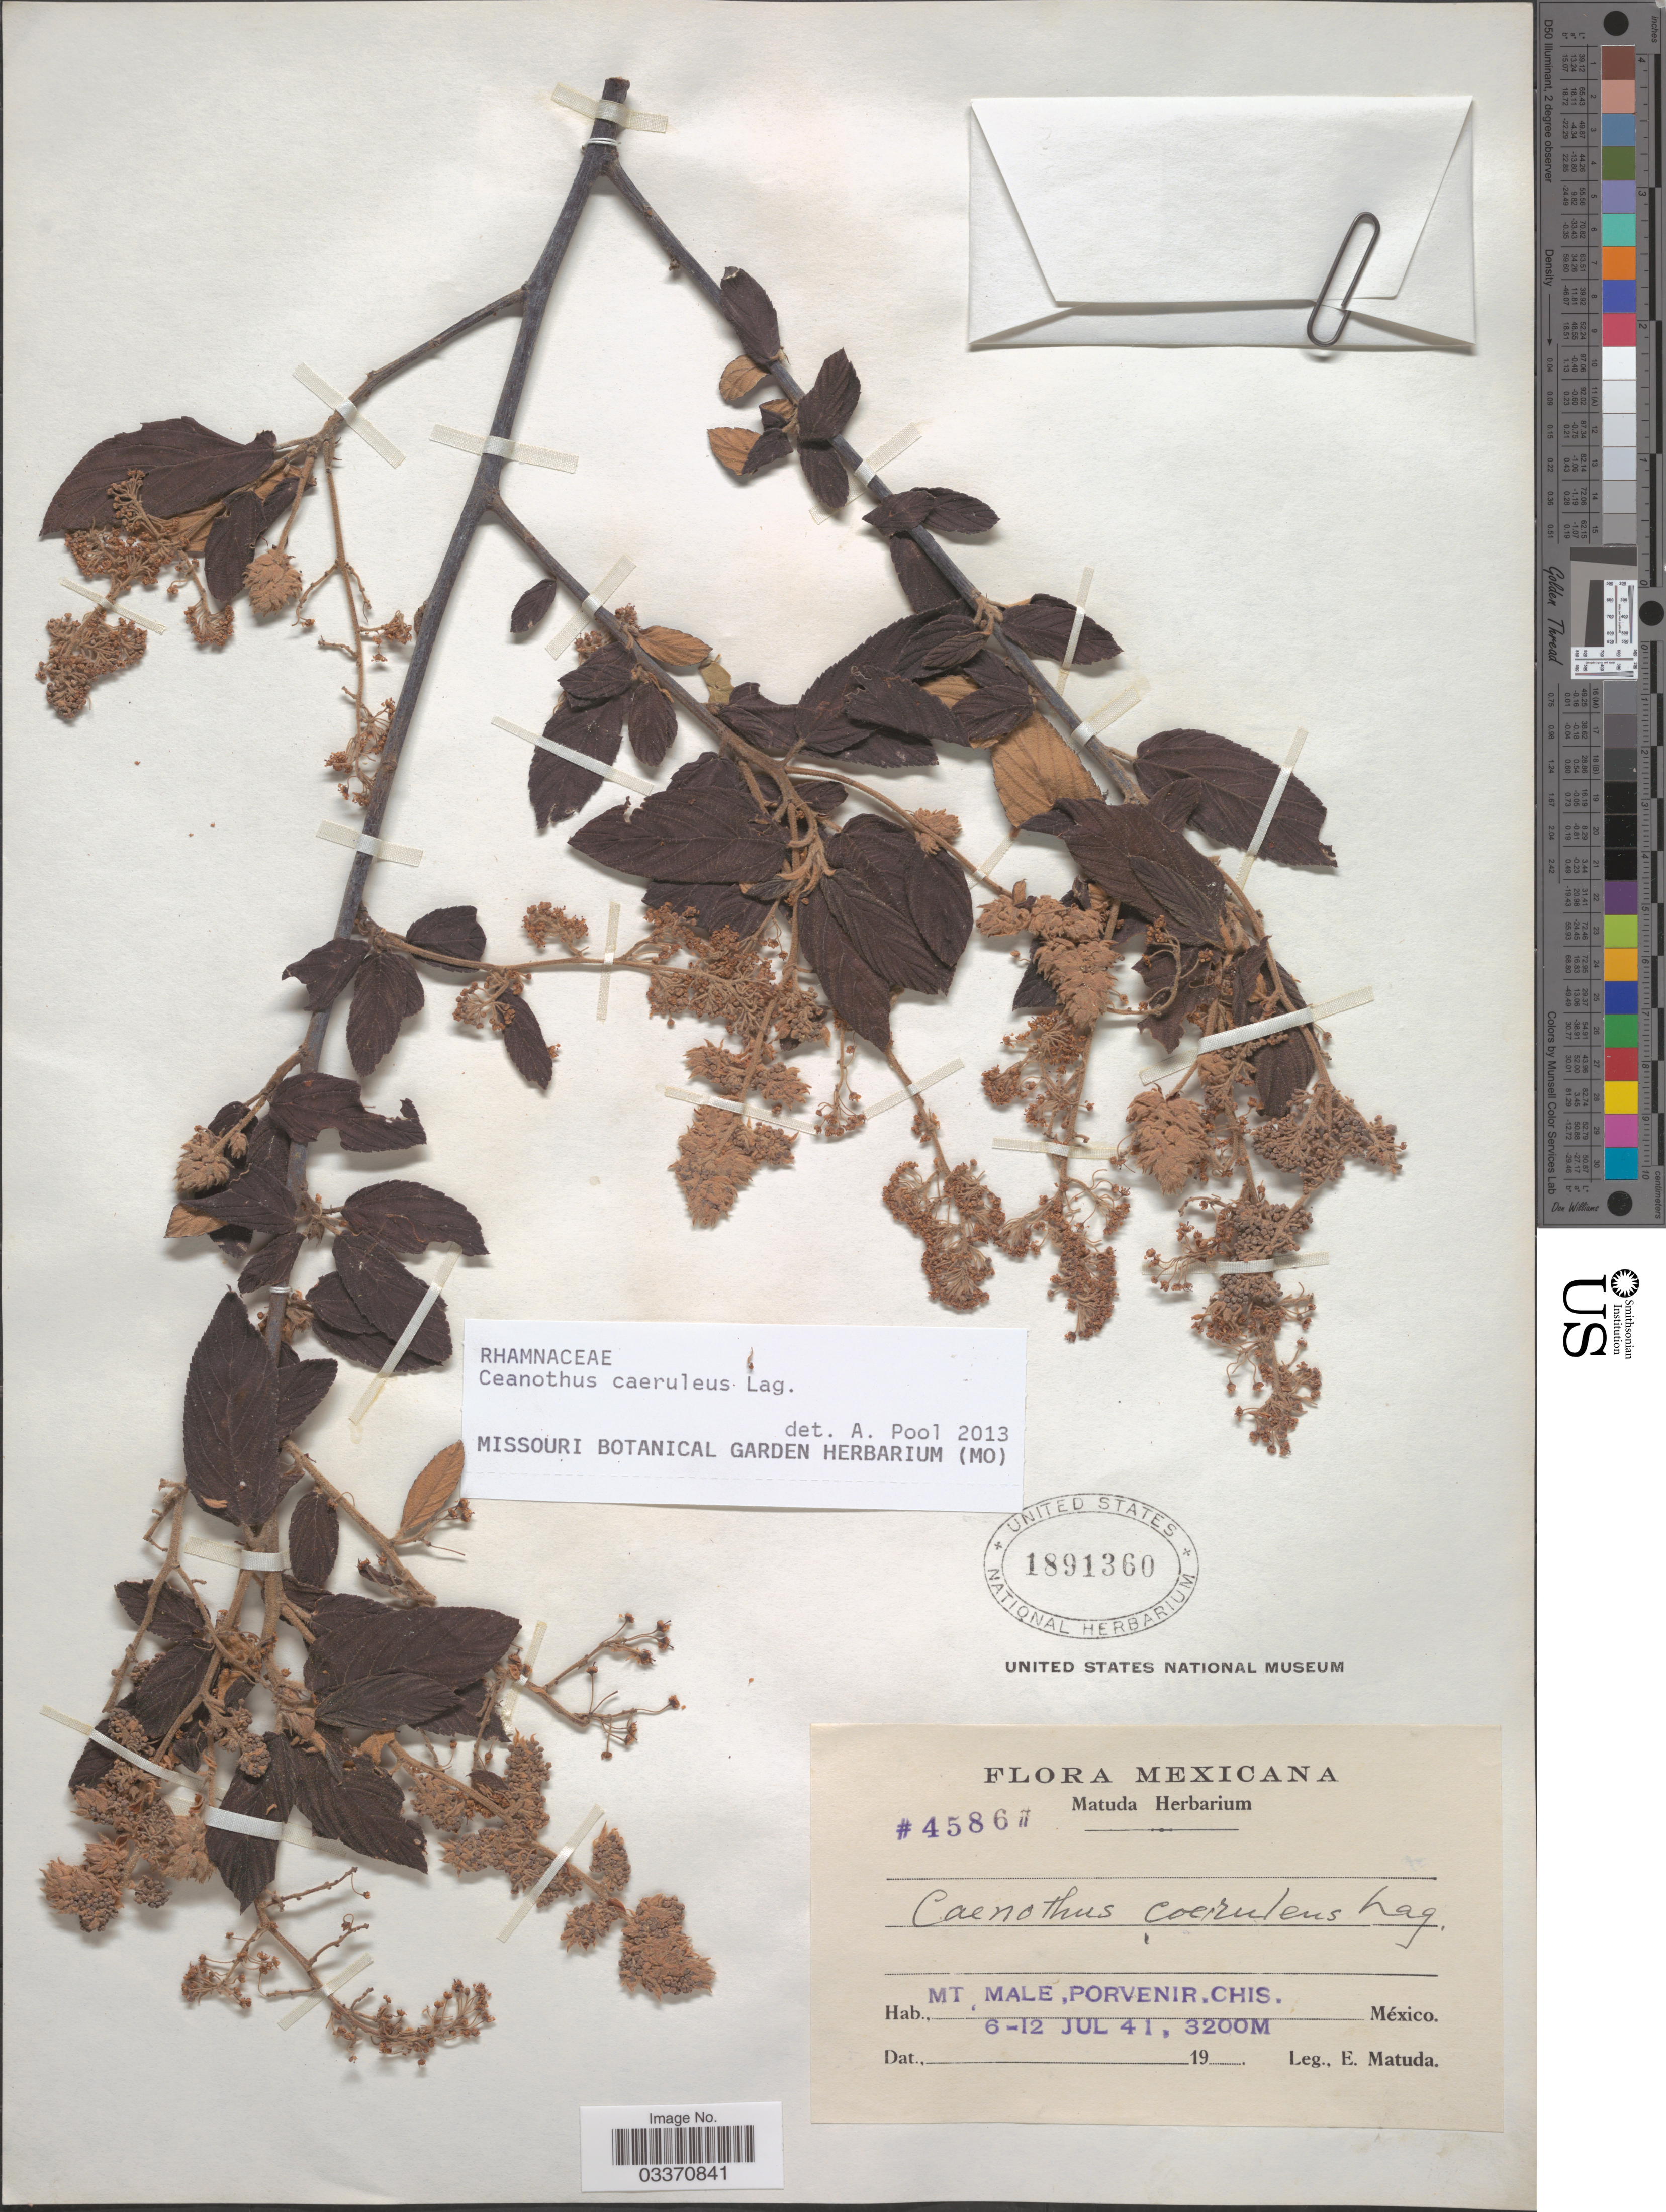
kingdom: Plantae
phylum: Tracheophyta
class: Magnoliopsida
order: Rosales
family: Rhamnaceae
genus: Ceanothus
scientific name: Ceanothus caeruleus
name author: Lag.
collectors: E. Matuda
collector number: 4586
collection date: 1941-07-06/1941-07-12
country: Mexico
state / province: Chiapas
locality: Mt. Male, Porvenir.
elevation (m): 3200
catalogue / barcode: US 1891360